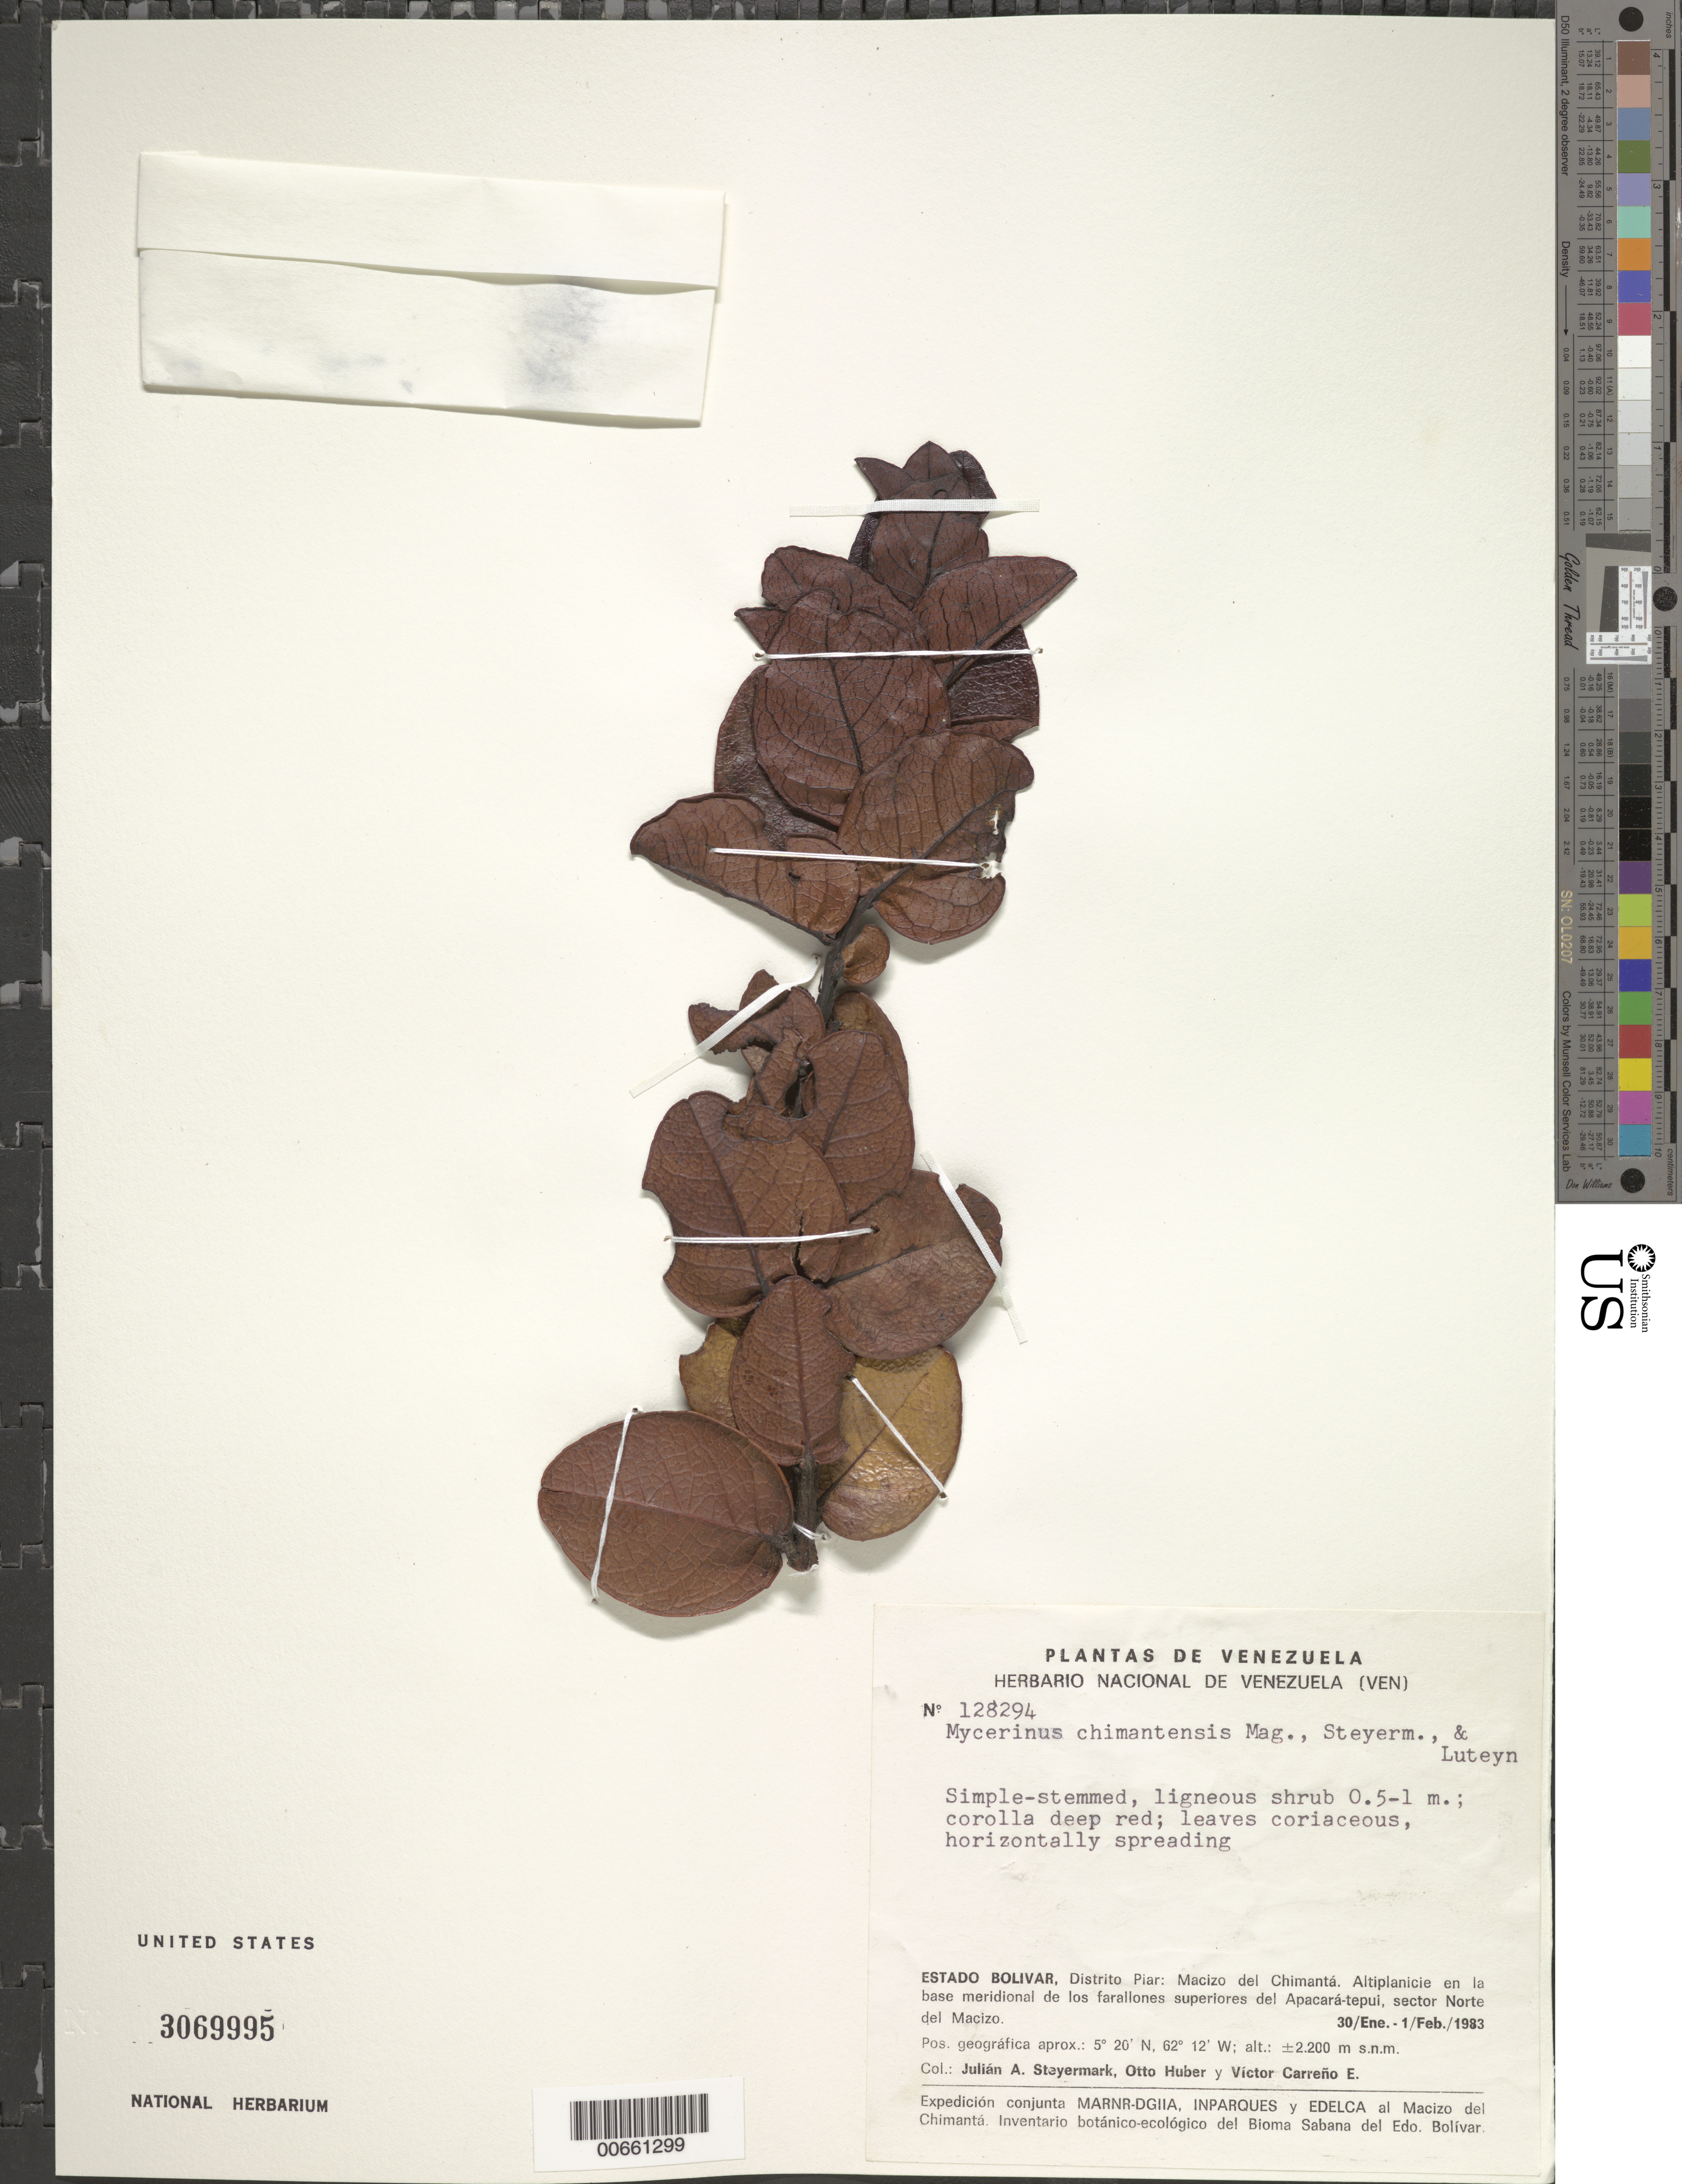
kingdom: Plantae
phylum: Tracheophyta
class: Magnoliopsida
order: Ericales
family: Ericaceae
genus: Mycerinus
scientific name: Mycerinus chimantensis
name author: Maguire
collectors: J. Steyermark, O. Huber & V. Carreño E.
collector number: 128294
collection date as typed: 30-Jan-83 to 1-Feb-83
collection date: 1983-01-30/1983-02-01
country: Venezuela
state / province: Bolívar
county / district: Piar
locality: Macizo del Chimantá, Apacará-tepuí, sector N del Macizo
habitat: Altiplancie en la base meridional de los farallones superiores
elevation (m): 2200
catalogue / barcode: US 3069995